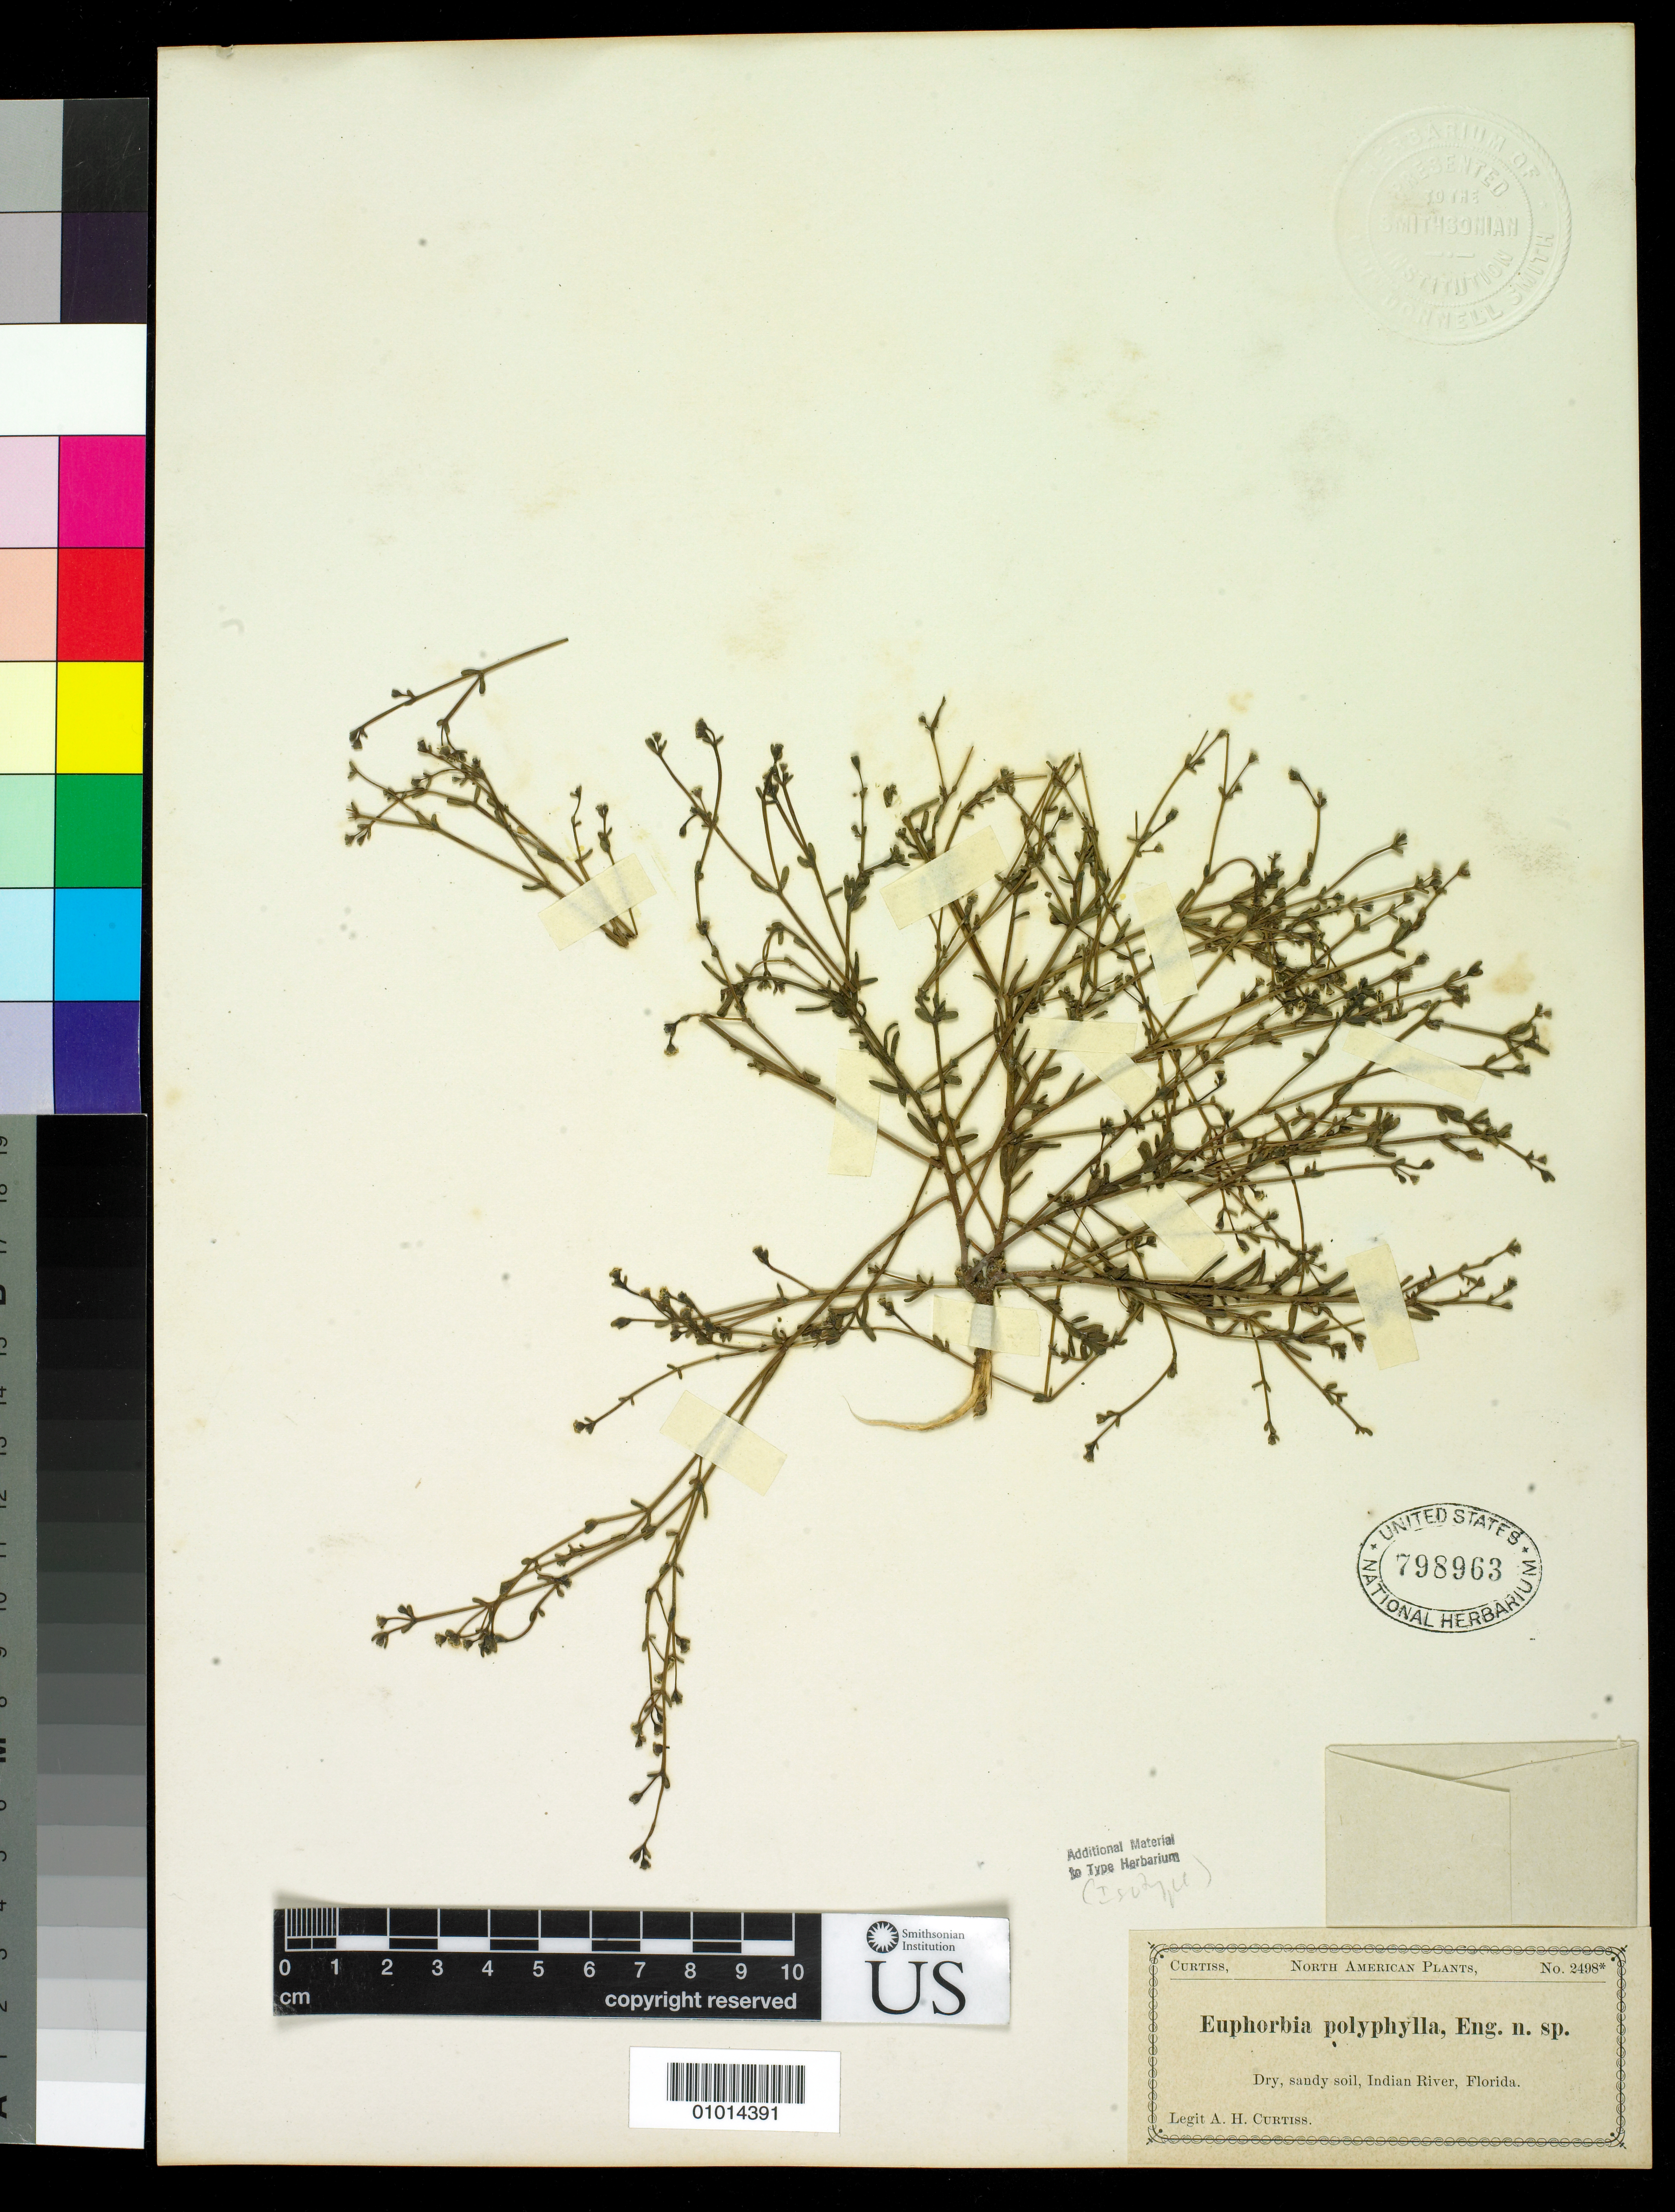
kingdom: Plantae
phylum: Tracheophyta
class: Magnoliopsida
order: Malpighiales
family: Euphorbiaceae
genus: Euphorbia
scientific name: Euphorbia polyphylla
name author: Engelm. ex Holz.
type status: Type Collection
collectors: F. A. Curtiss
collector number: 2498 *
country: United States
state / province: Florida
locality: Indian River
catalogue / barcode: US 798963